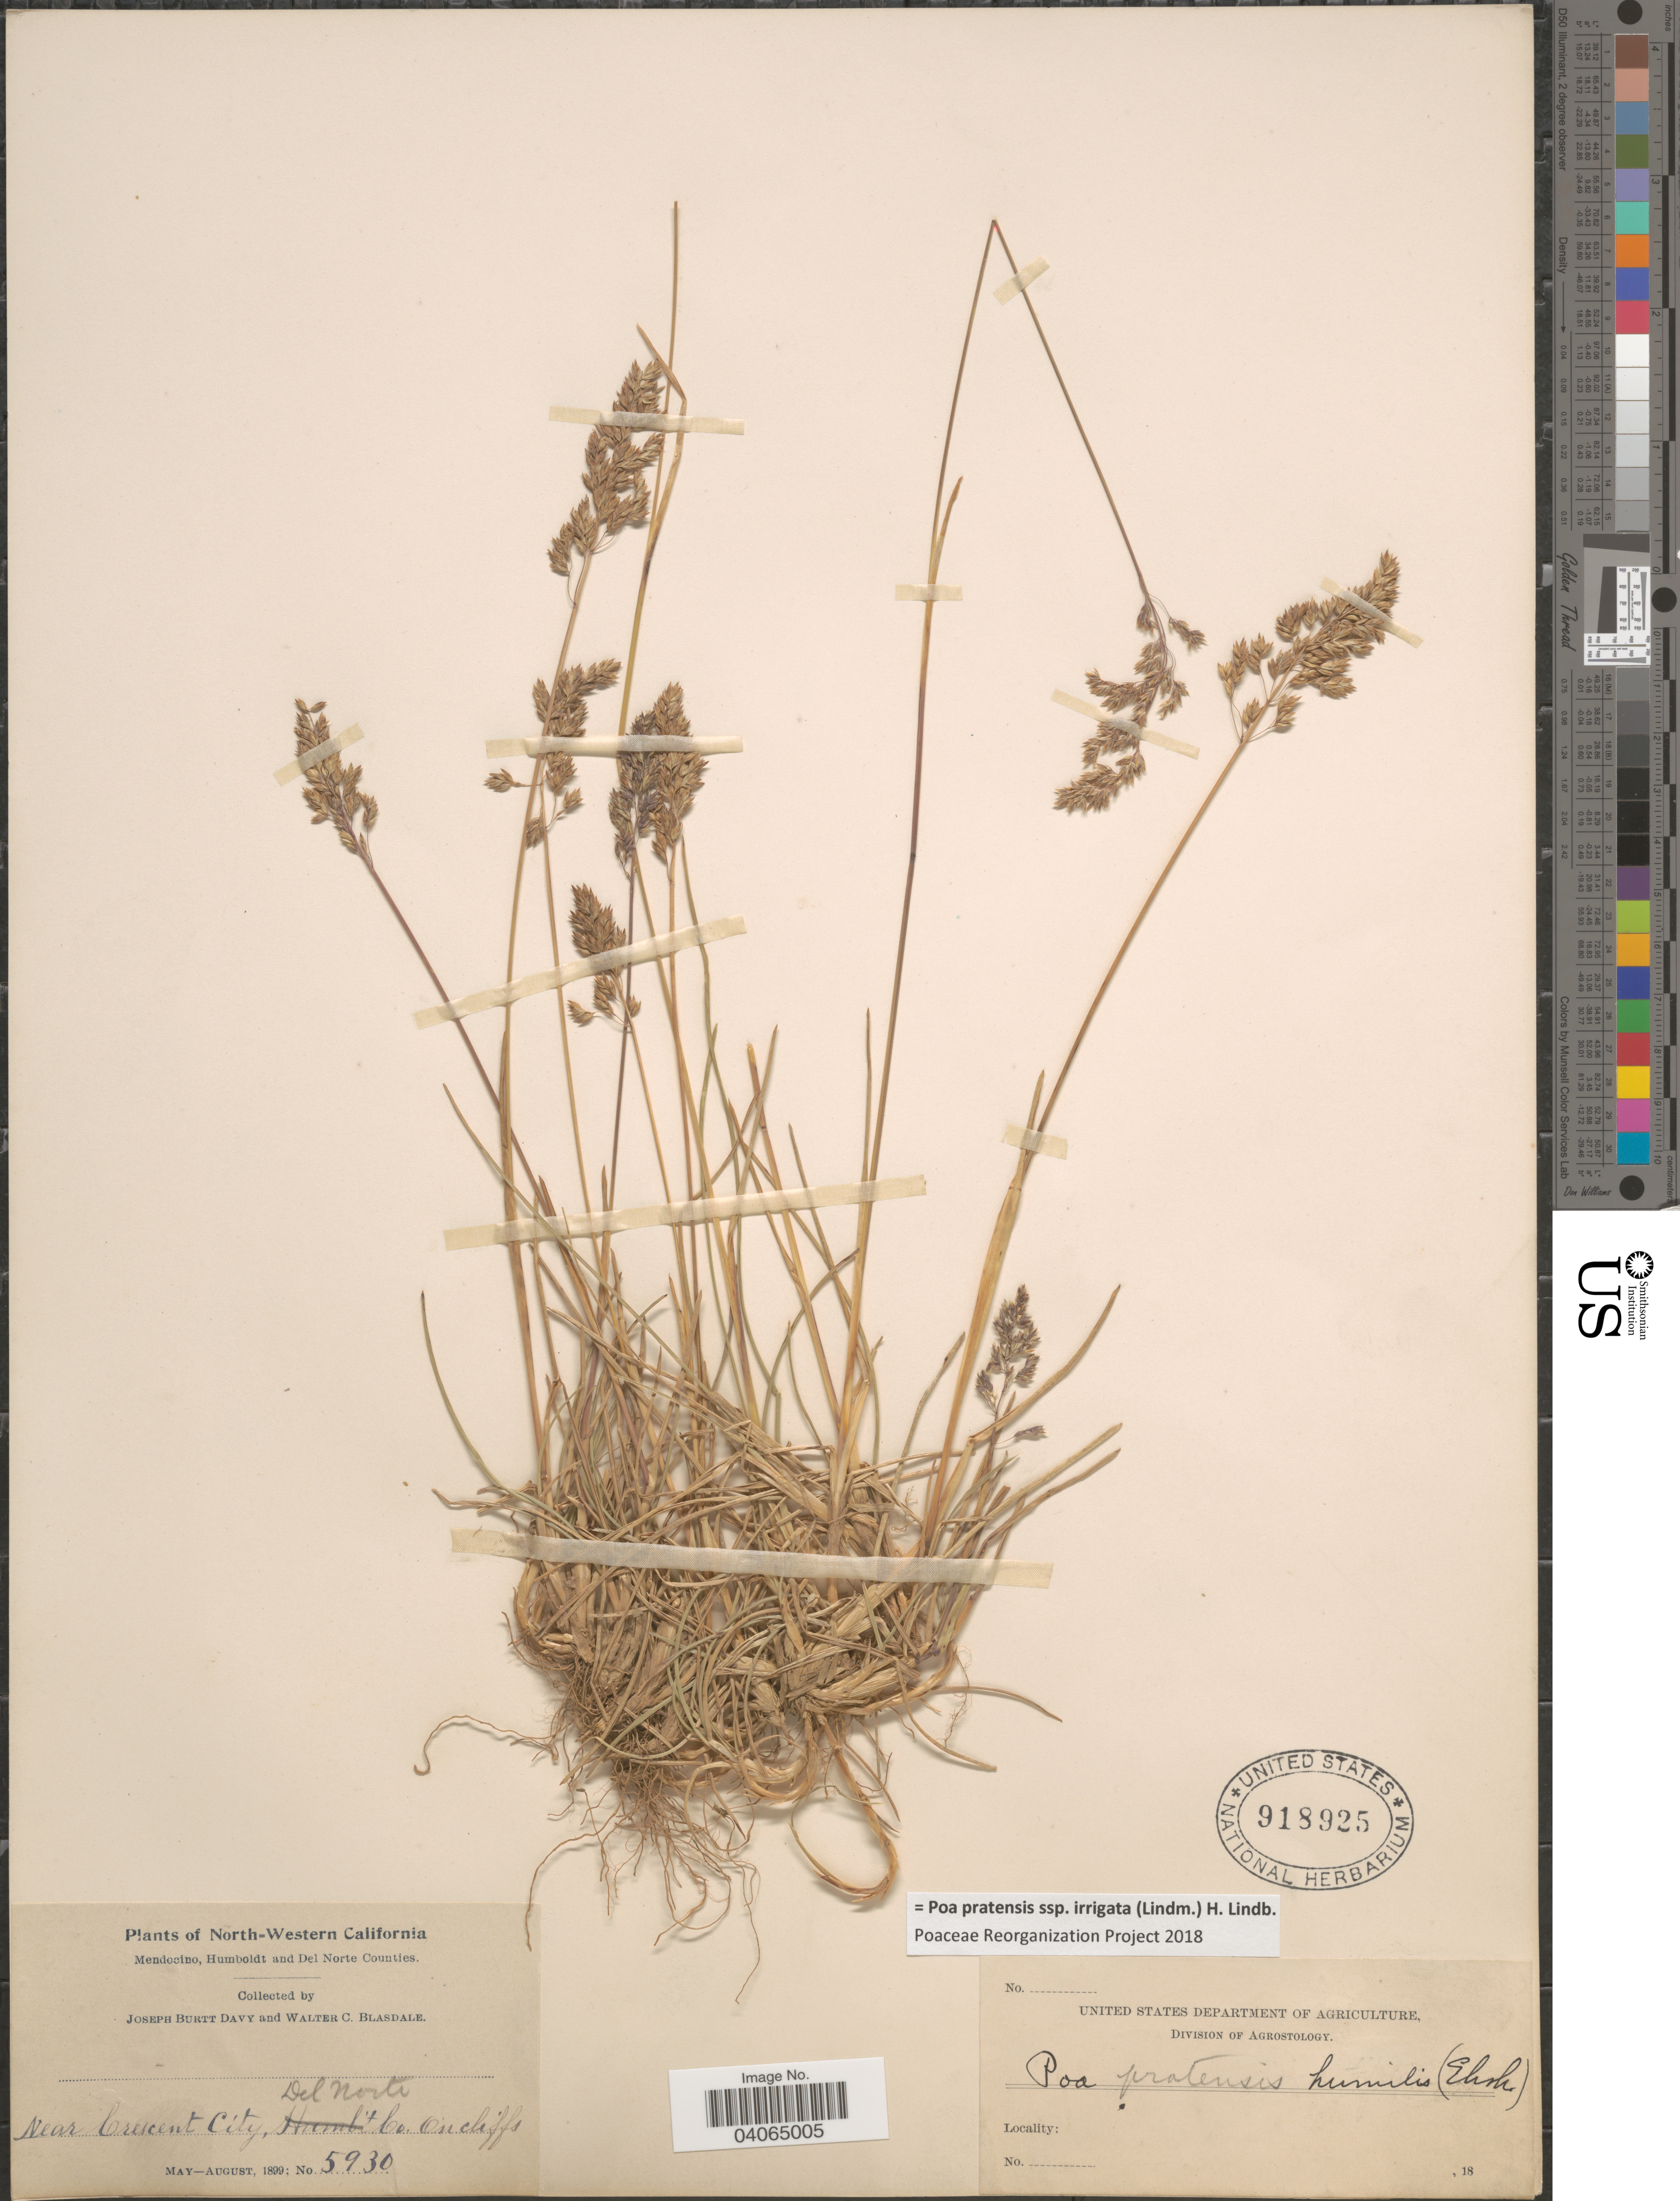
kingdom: Plantae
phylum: Tracheophyta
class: Liliopsida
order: Poales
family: Poaceae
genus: Poa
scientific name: Poa pratensis subsp. irrigata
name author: (Lindm.) H. Lindb.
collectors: J. Burtt Davy & W. Blasdale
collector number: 5930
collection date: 1899-05/1899-08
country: United States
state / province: California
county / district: Del Norte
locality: North-Western California. Near Crescent City, Del Norte Co. On cliffs.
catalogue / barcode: US 918925